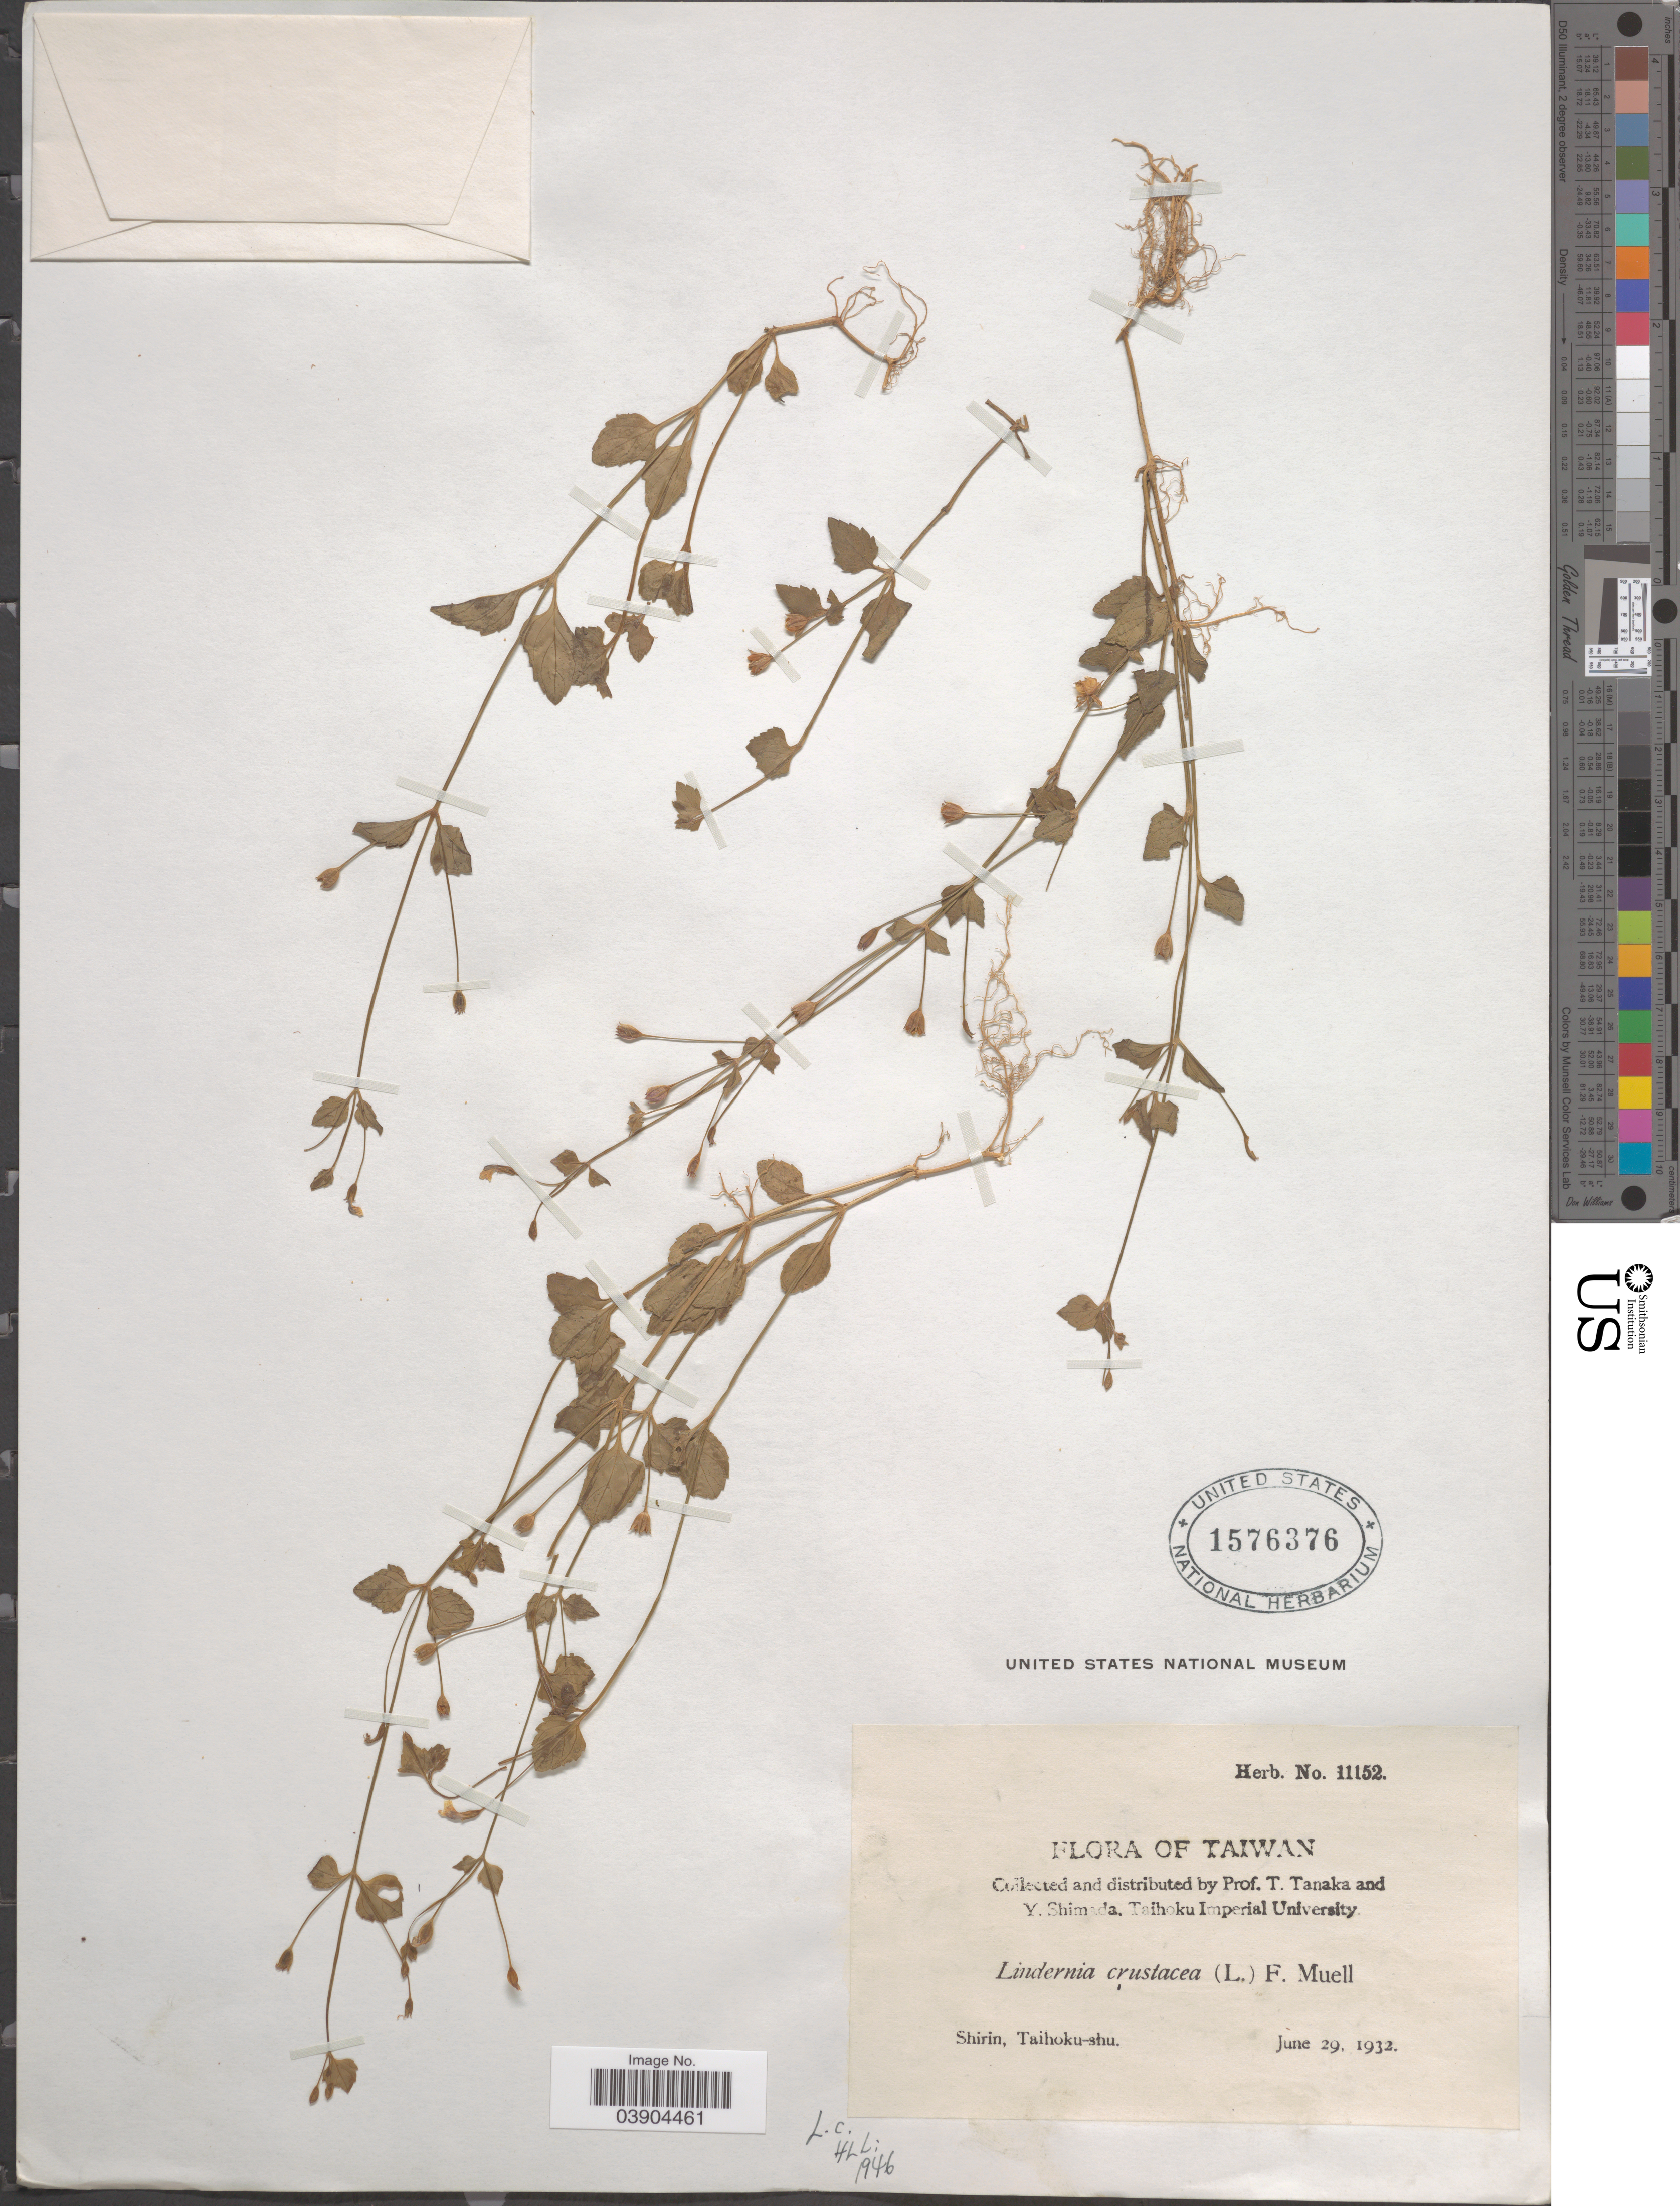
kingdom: Plantae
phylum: Tracheophyta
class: Magnoliopsida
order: Lamiales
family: Linderniaceae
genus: Lindernia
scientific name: Lindernia crustacea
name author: (L.) F. Muell.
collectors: T. Tanaka & Y. Shimada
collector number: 11152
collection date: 1932-06-29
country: Taiwan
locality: Shirin, Taihoku-shu.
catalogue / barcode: US 1576376